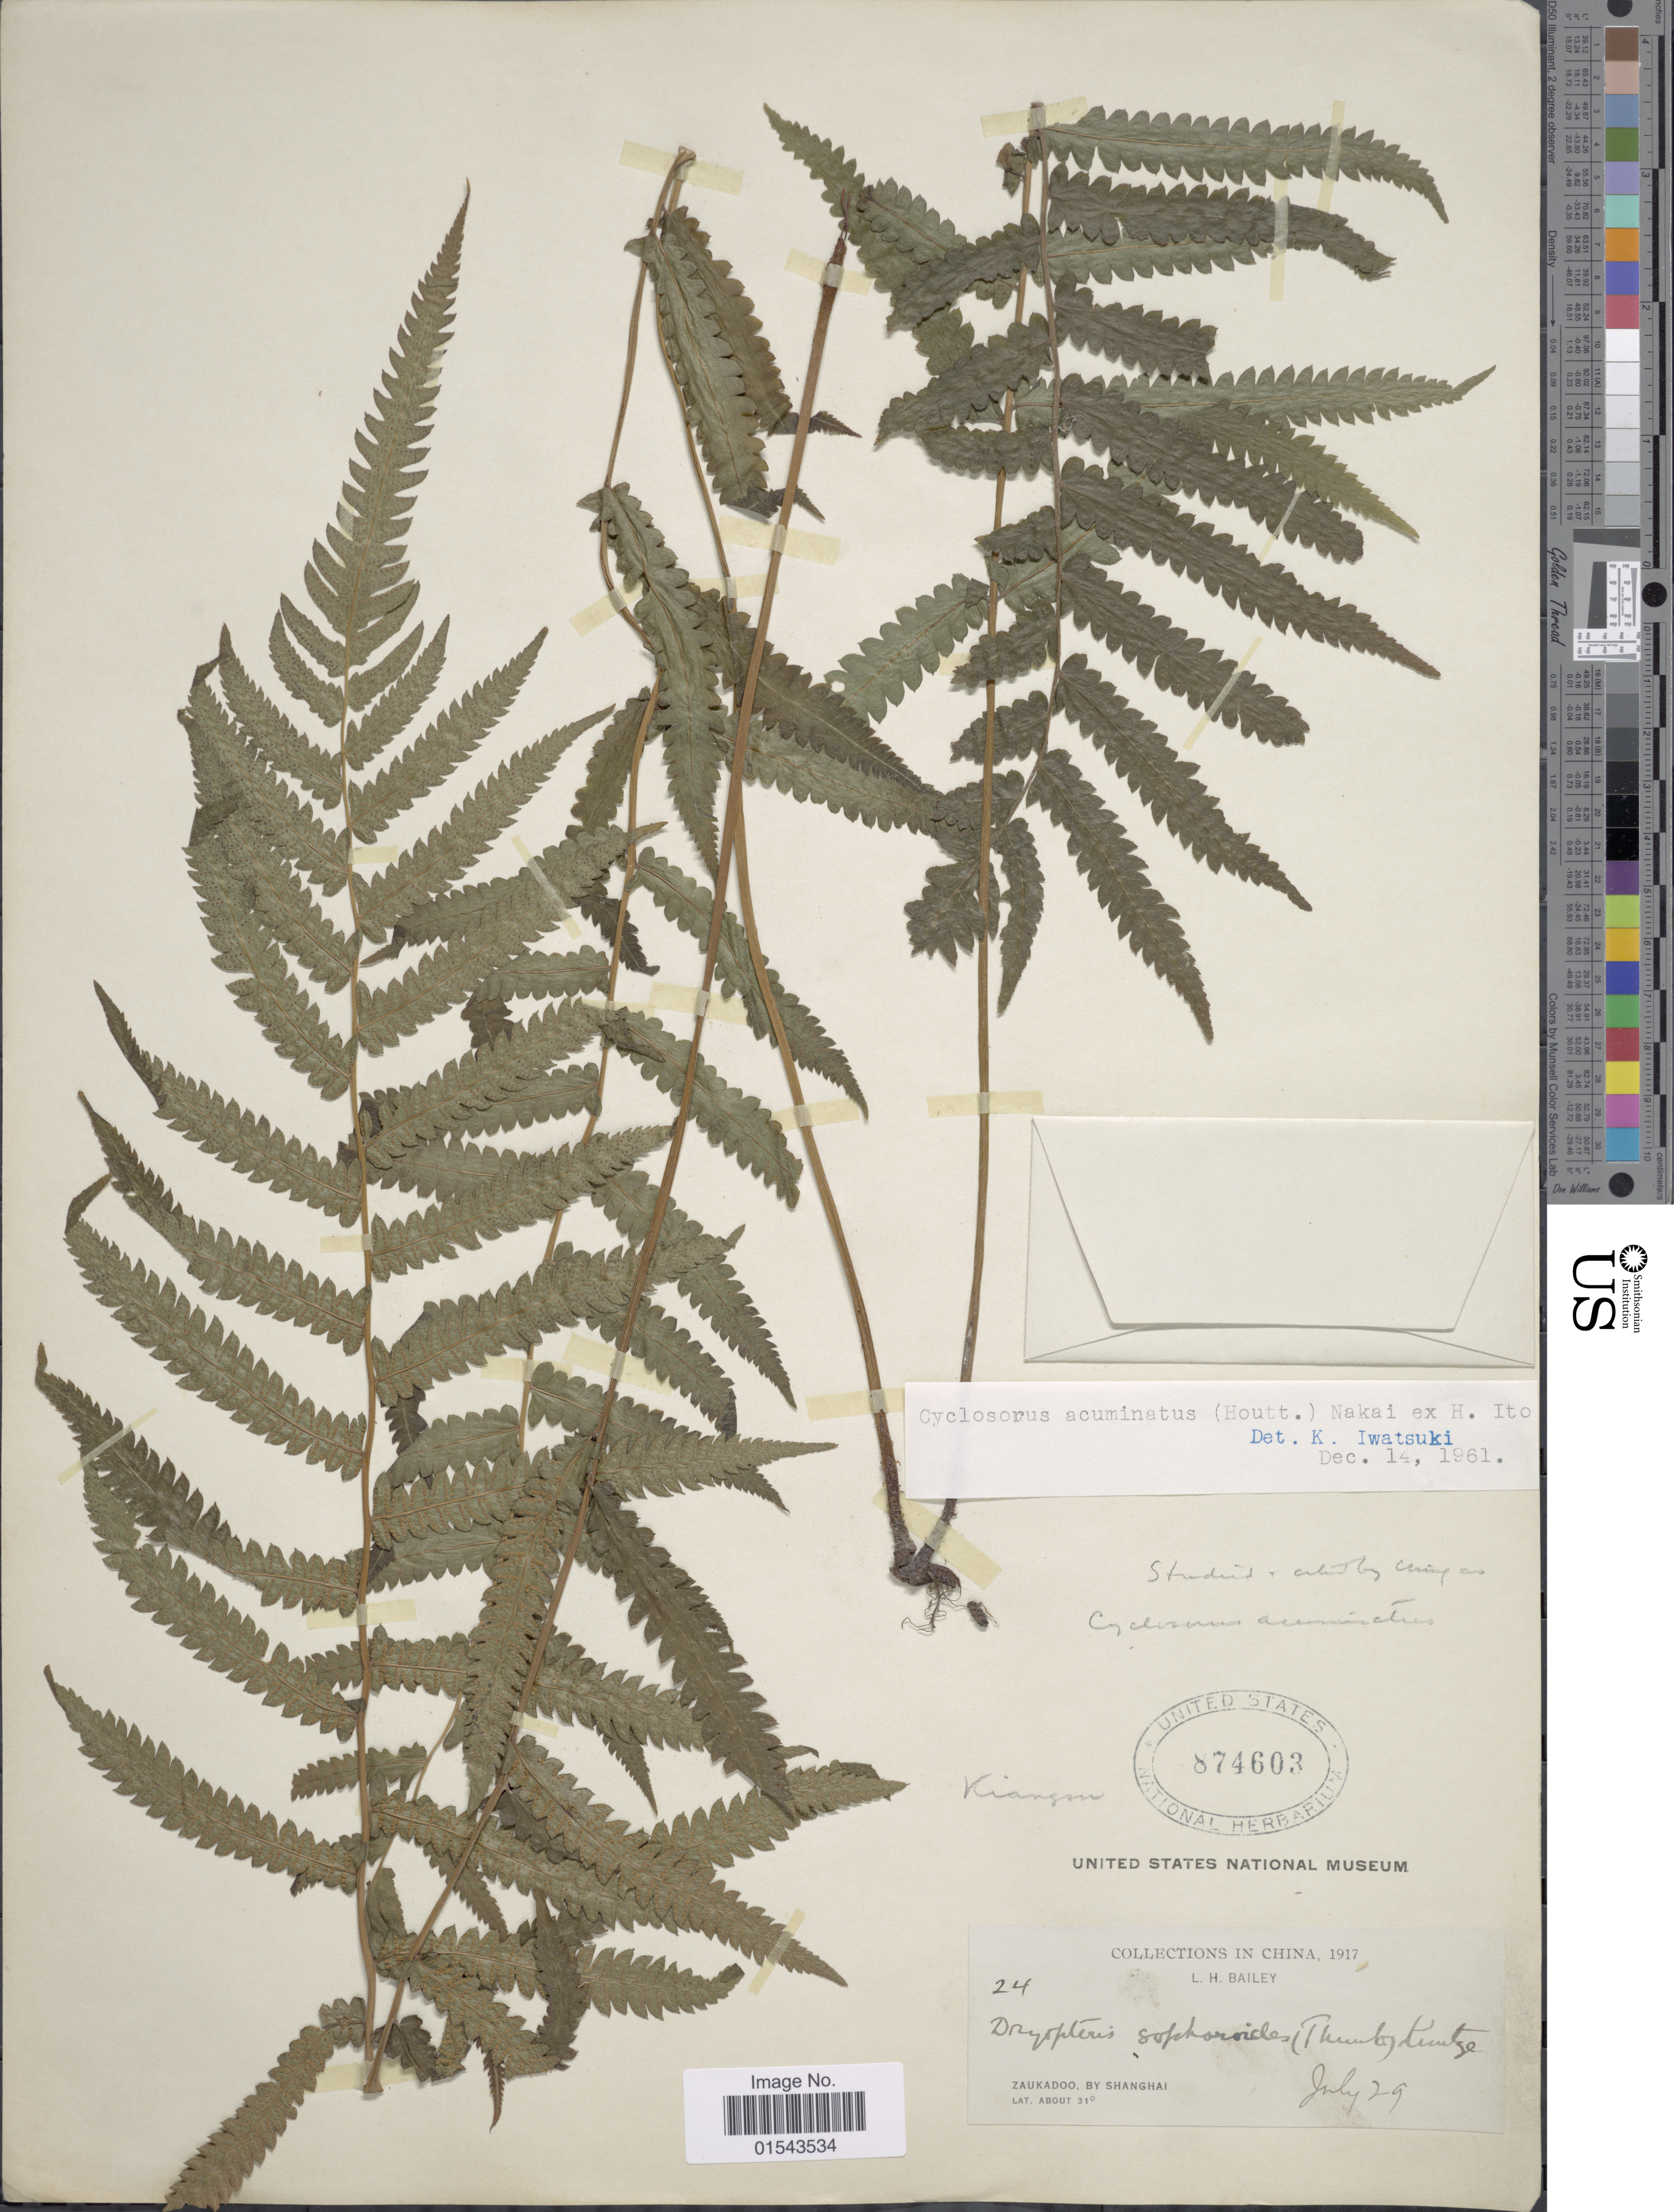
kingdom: Plantae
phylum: Tracheophyta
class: Polypodiopsida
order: Polypodiales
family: Thelypteridaceae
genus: Christella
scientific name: Christella acuminata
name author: (Houtt.) H. Lév.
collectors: L. H. Bailey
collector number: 24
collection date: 1917-07-29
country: China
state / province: Shanghai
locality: Zaukadoo, By Shanghai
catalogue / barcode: US 874603